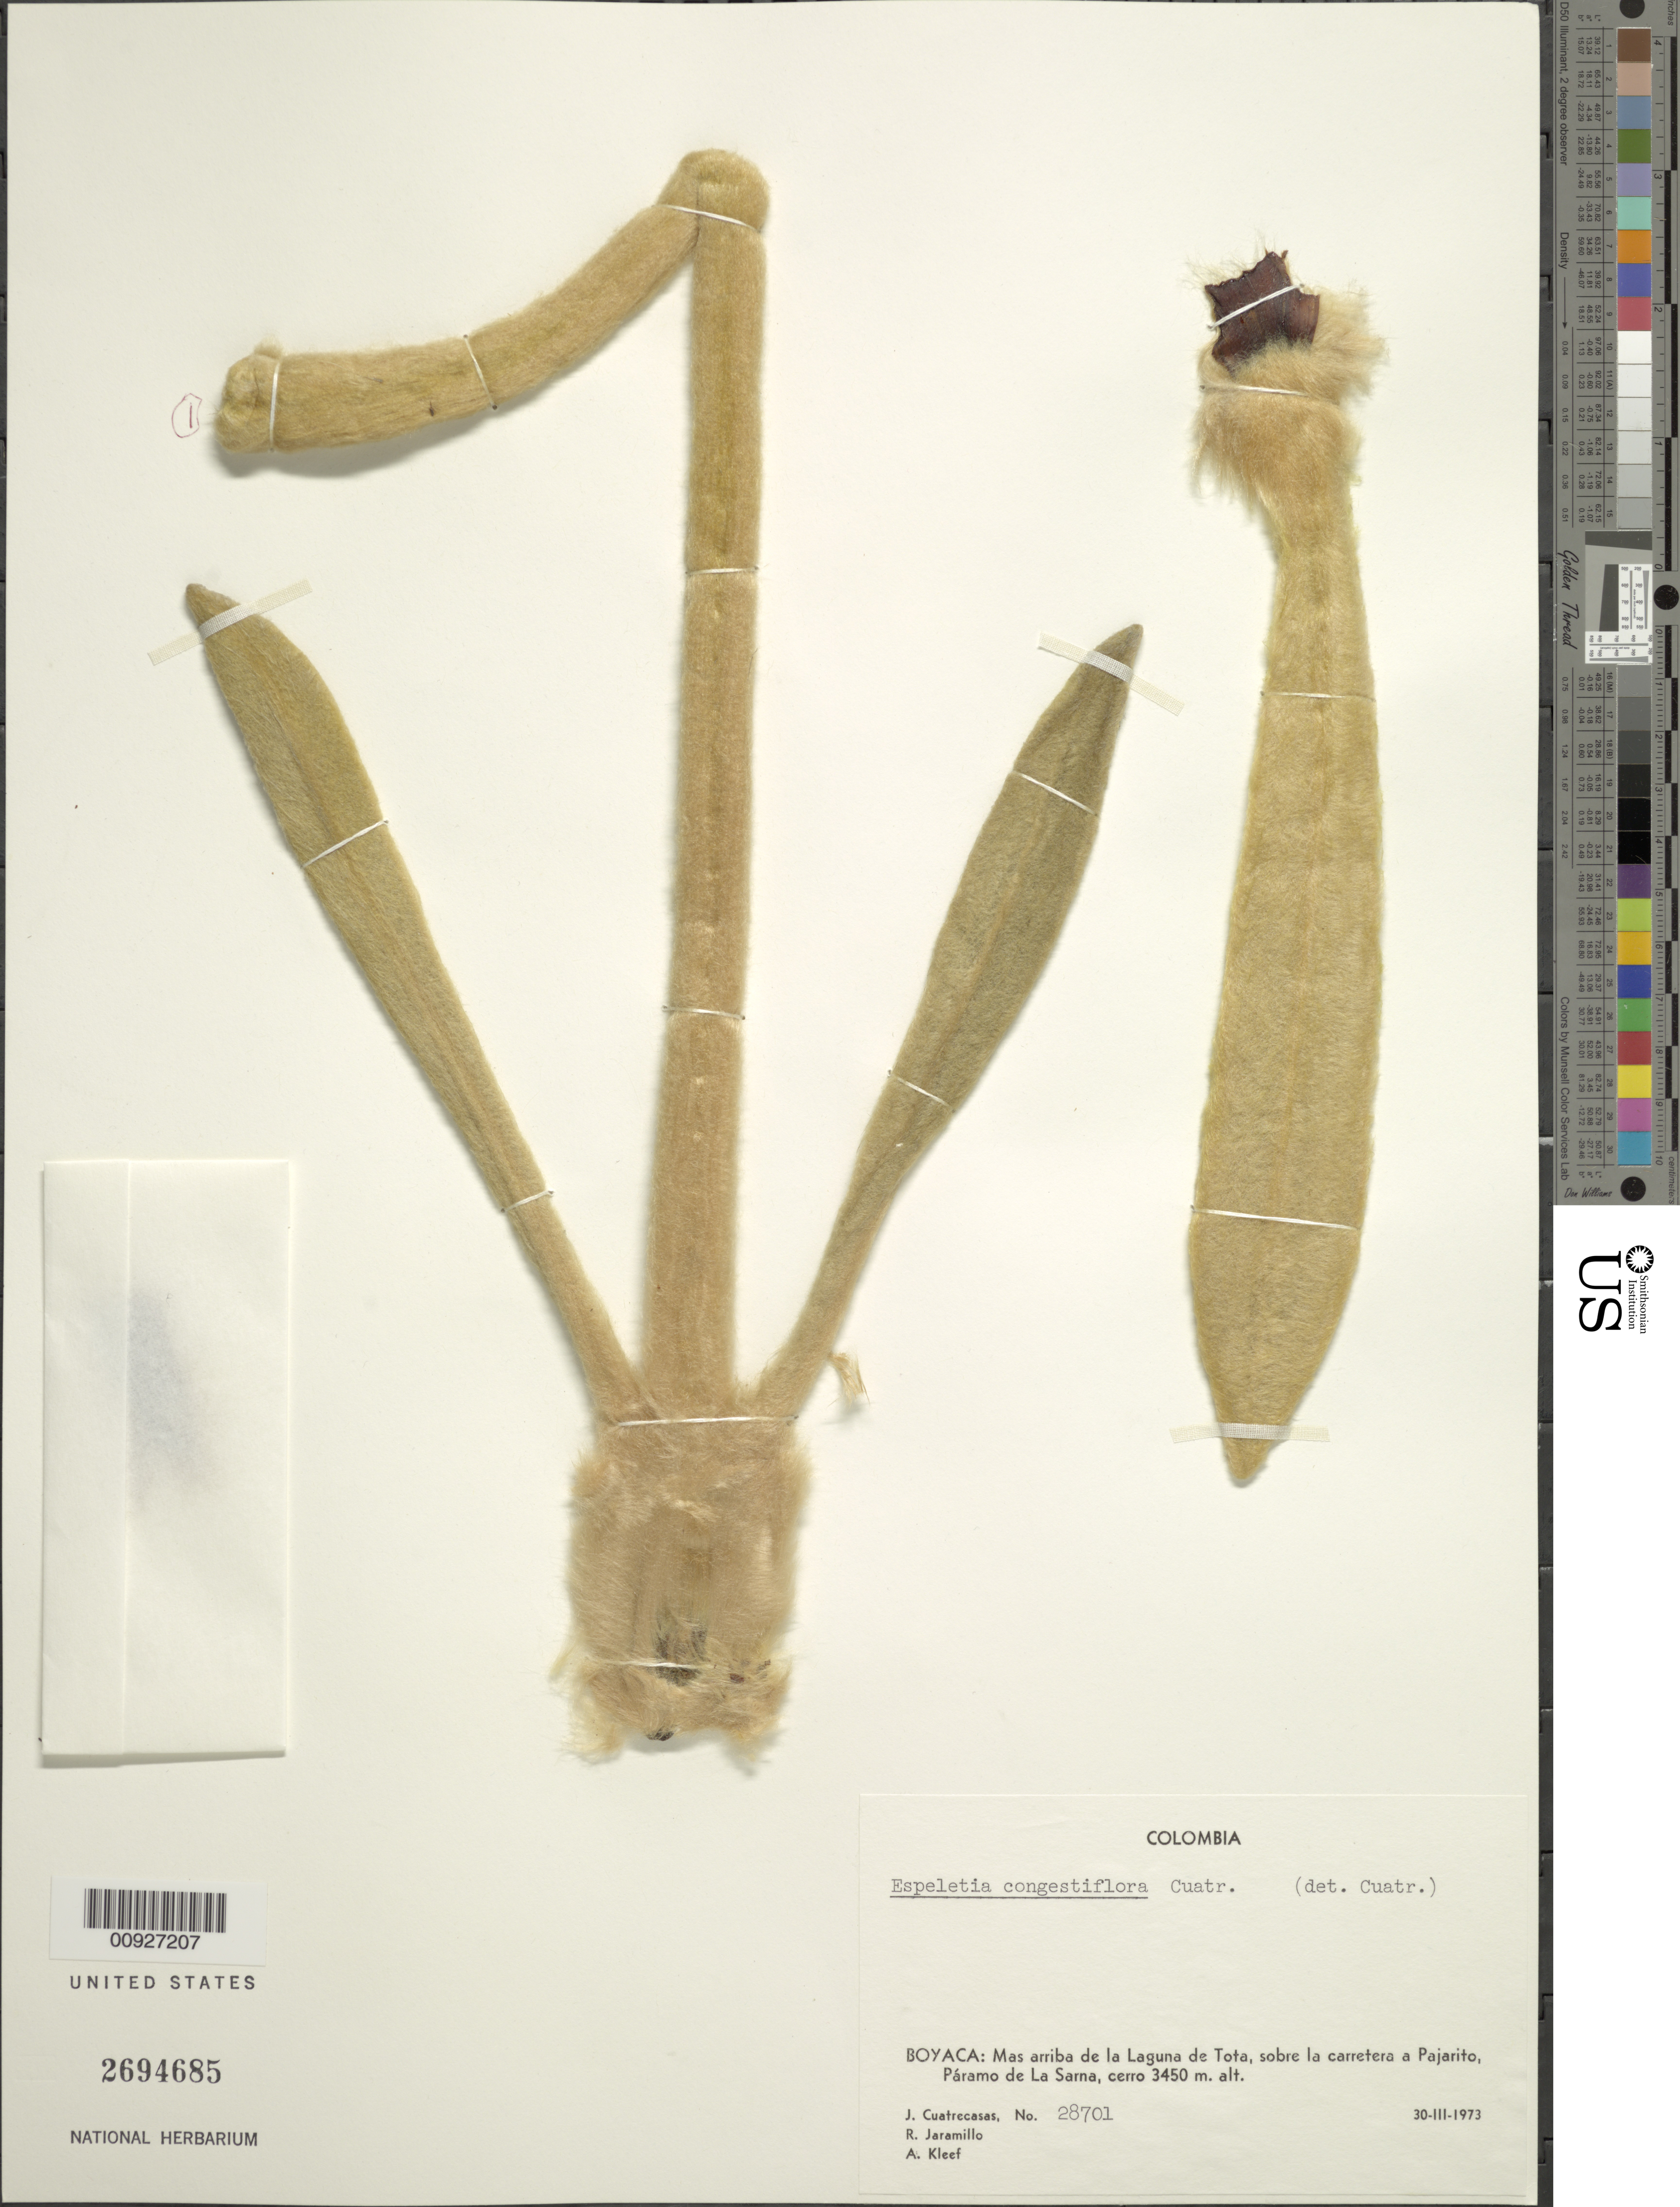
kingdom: Plantae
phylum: Tracheophyta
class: Magnoliopsida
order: Asterales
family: Asteraceae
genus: Espeletia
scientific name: Espeletia congestiflora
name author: Cuatrec.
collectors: J. Cuatrecasas & L. Rodriguez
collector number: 28701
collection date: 1973-03-30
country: Colombia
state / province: Boyacá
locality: P. de La Santa. Mas arriba de la Laguna de Tota, sobre la carretera a Pajarito.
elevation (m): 3450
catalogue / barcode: US 2694685